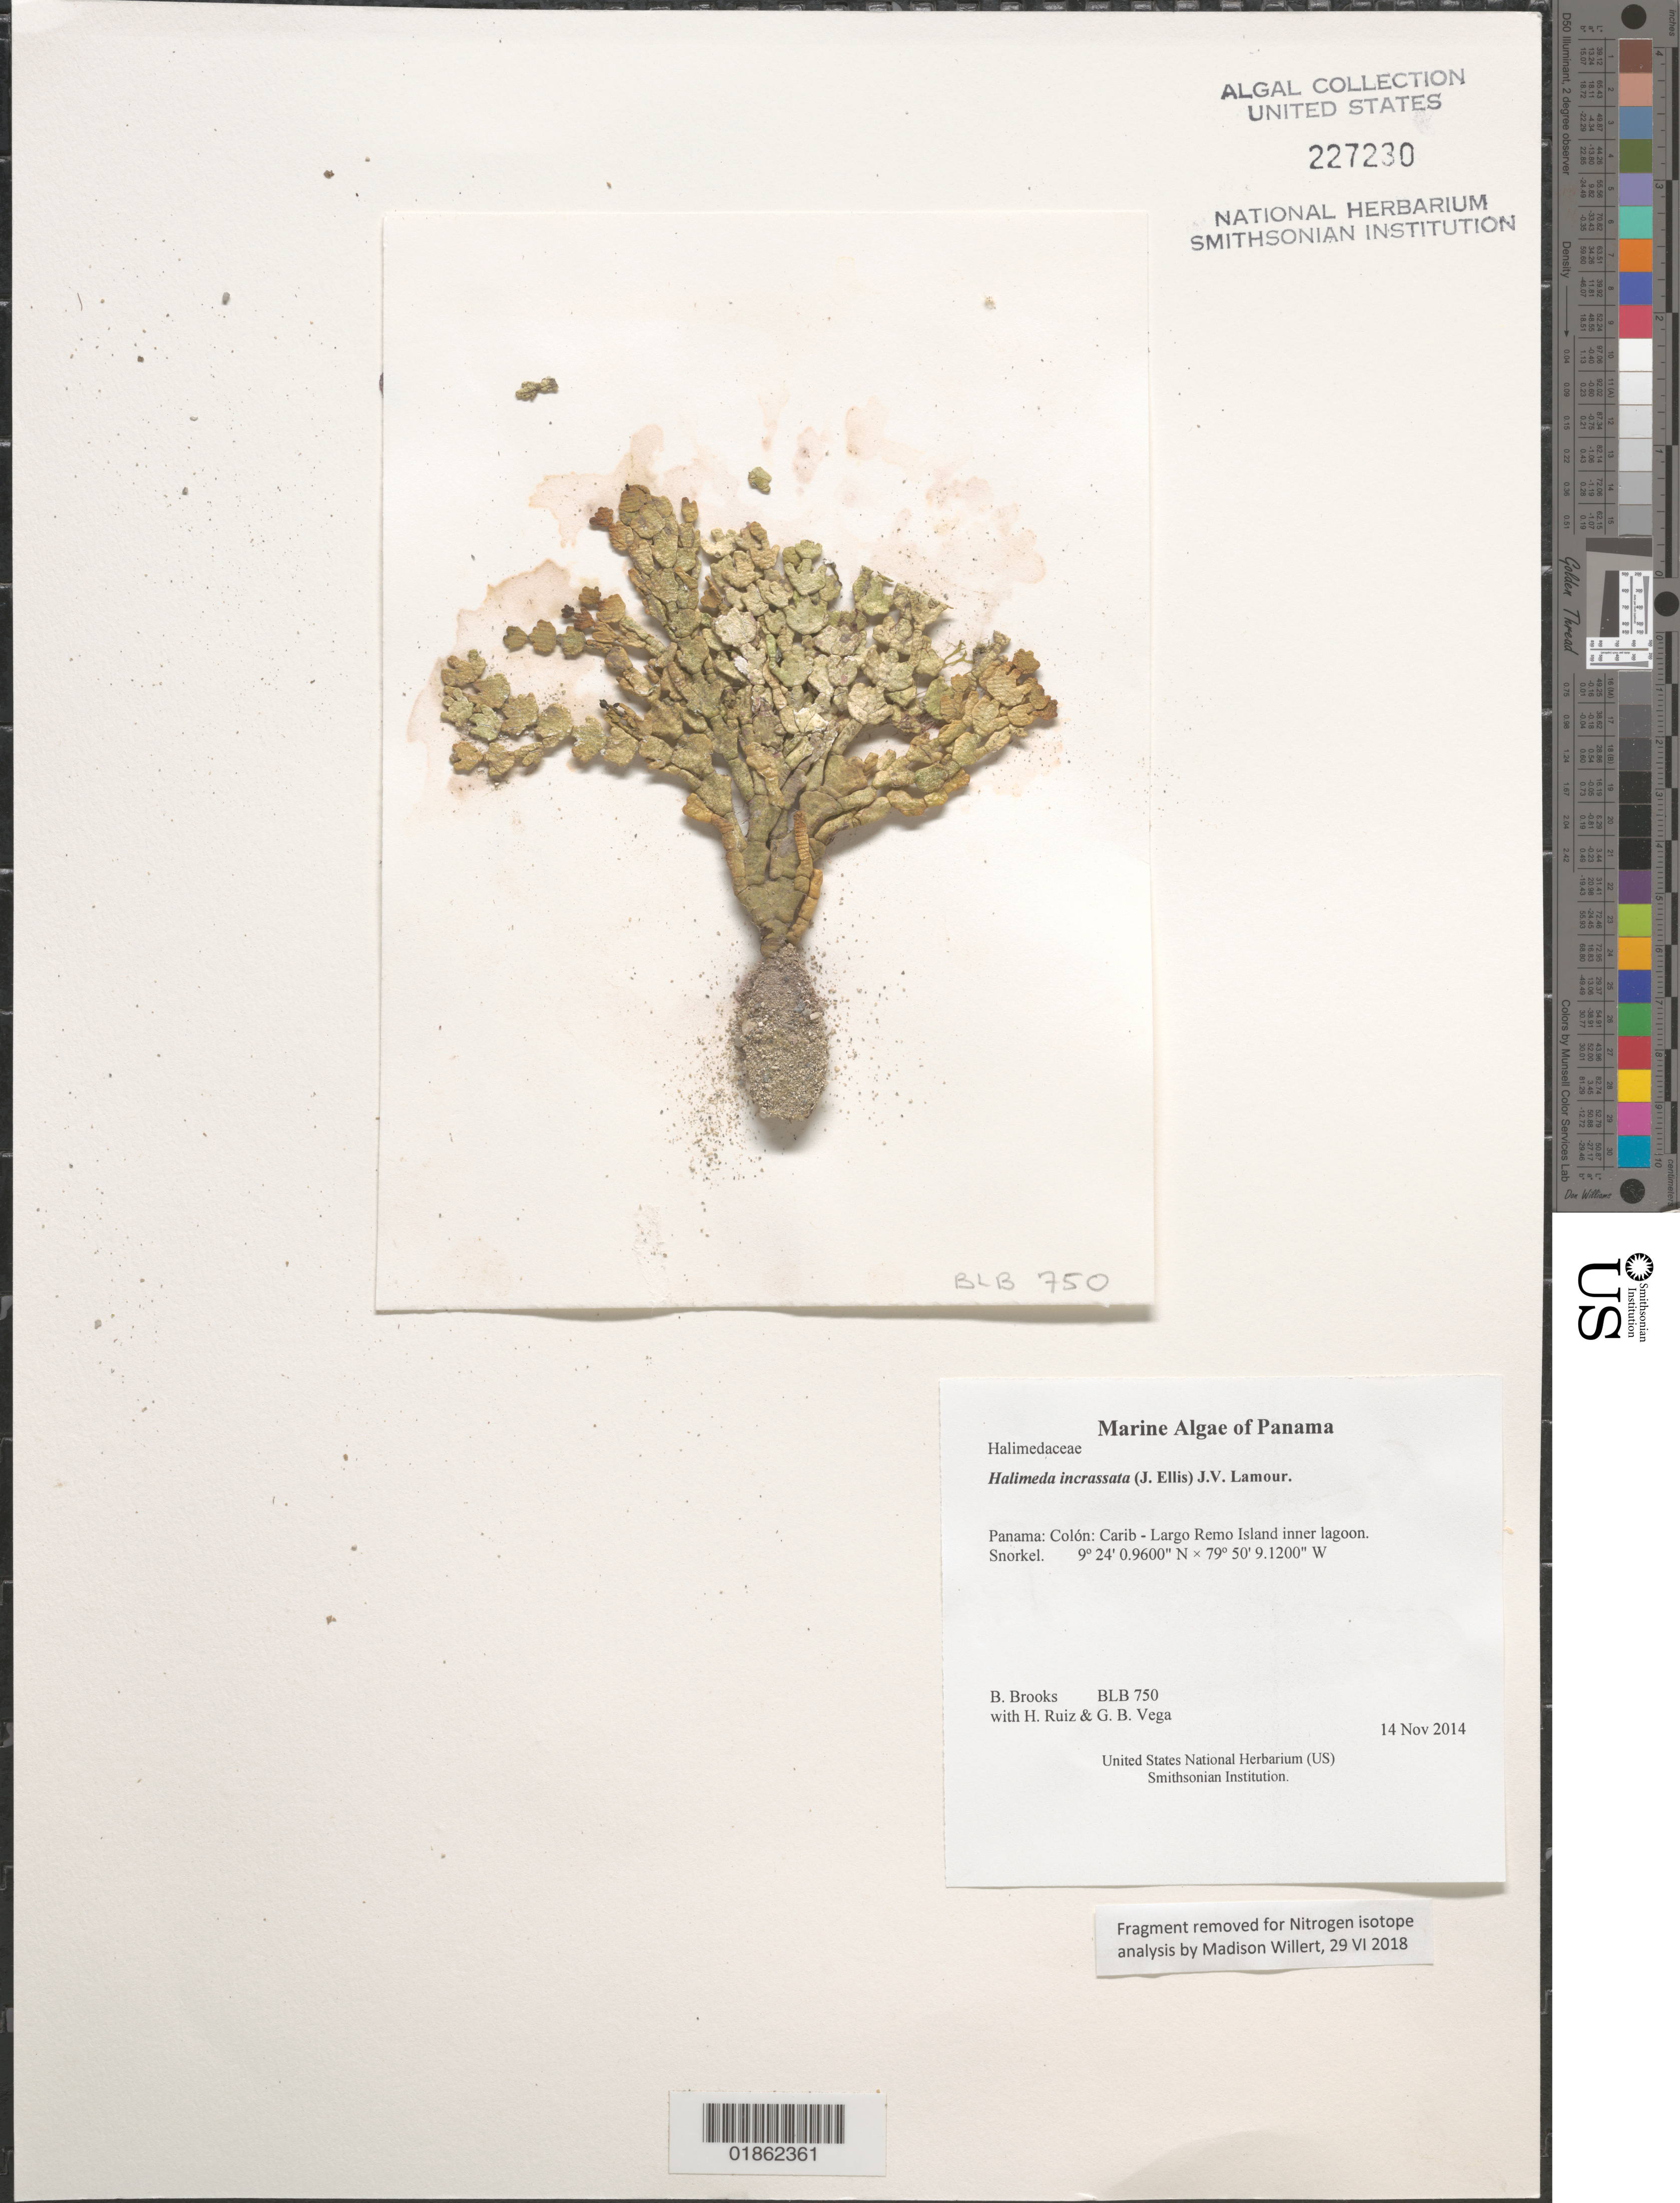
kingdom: Plantae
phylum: Chlorophyta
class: Ulvophyceae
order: Bryopsidales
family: Halimedaceae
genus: Halimeda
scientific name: Halimeda incrassata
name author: (J. Ellis) J.V.Lamouroux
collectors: B. Brooks, H. Ruiz & G. B. Vega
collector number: BLB 750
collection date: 2014-11-14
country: Panama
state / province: Colón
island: Largo Remo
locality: Carib - Largo Remo Island inner lagoon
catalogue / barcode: US 227230